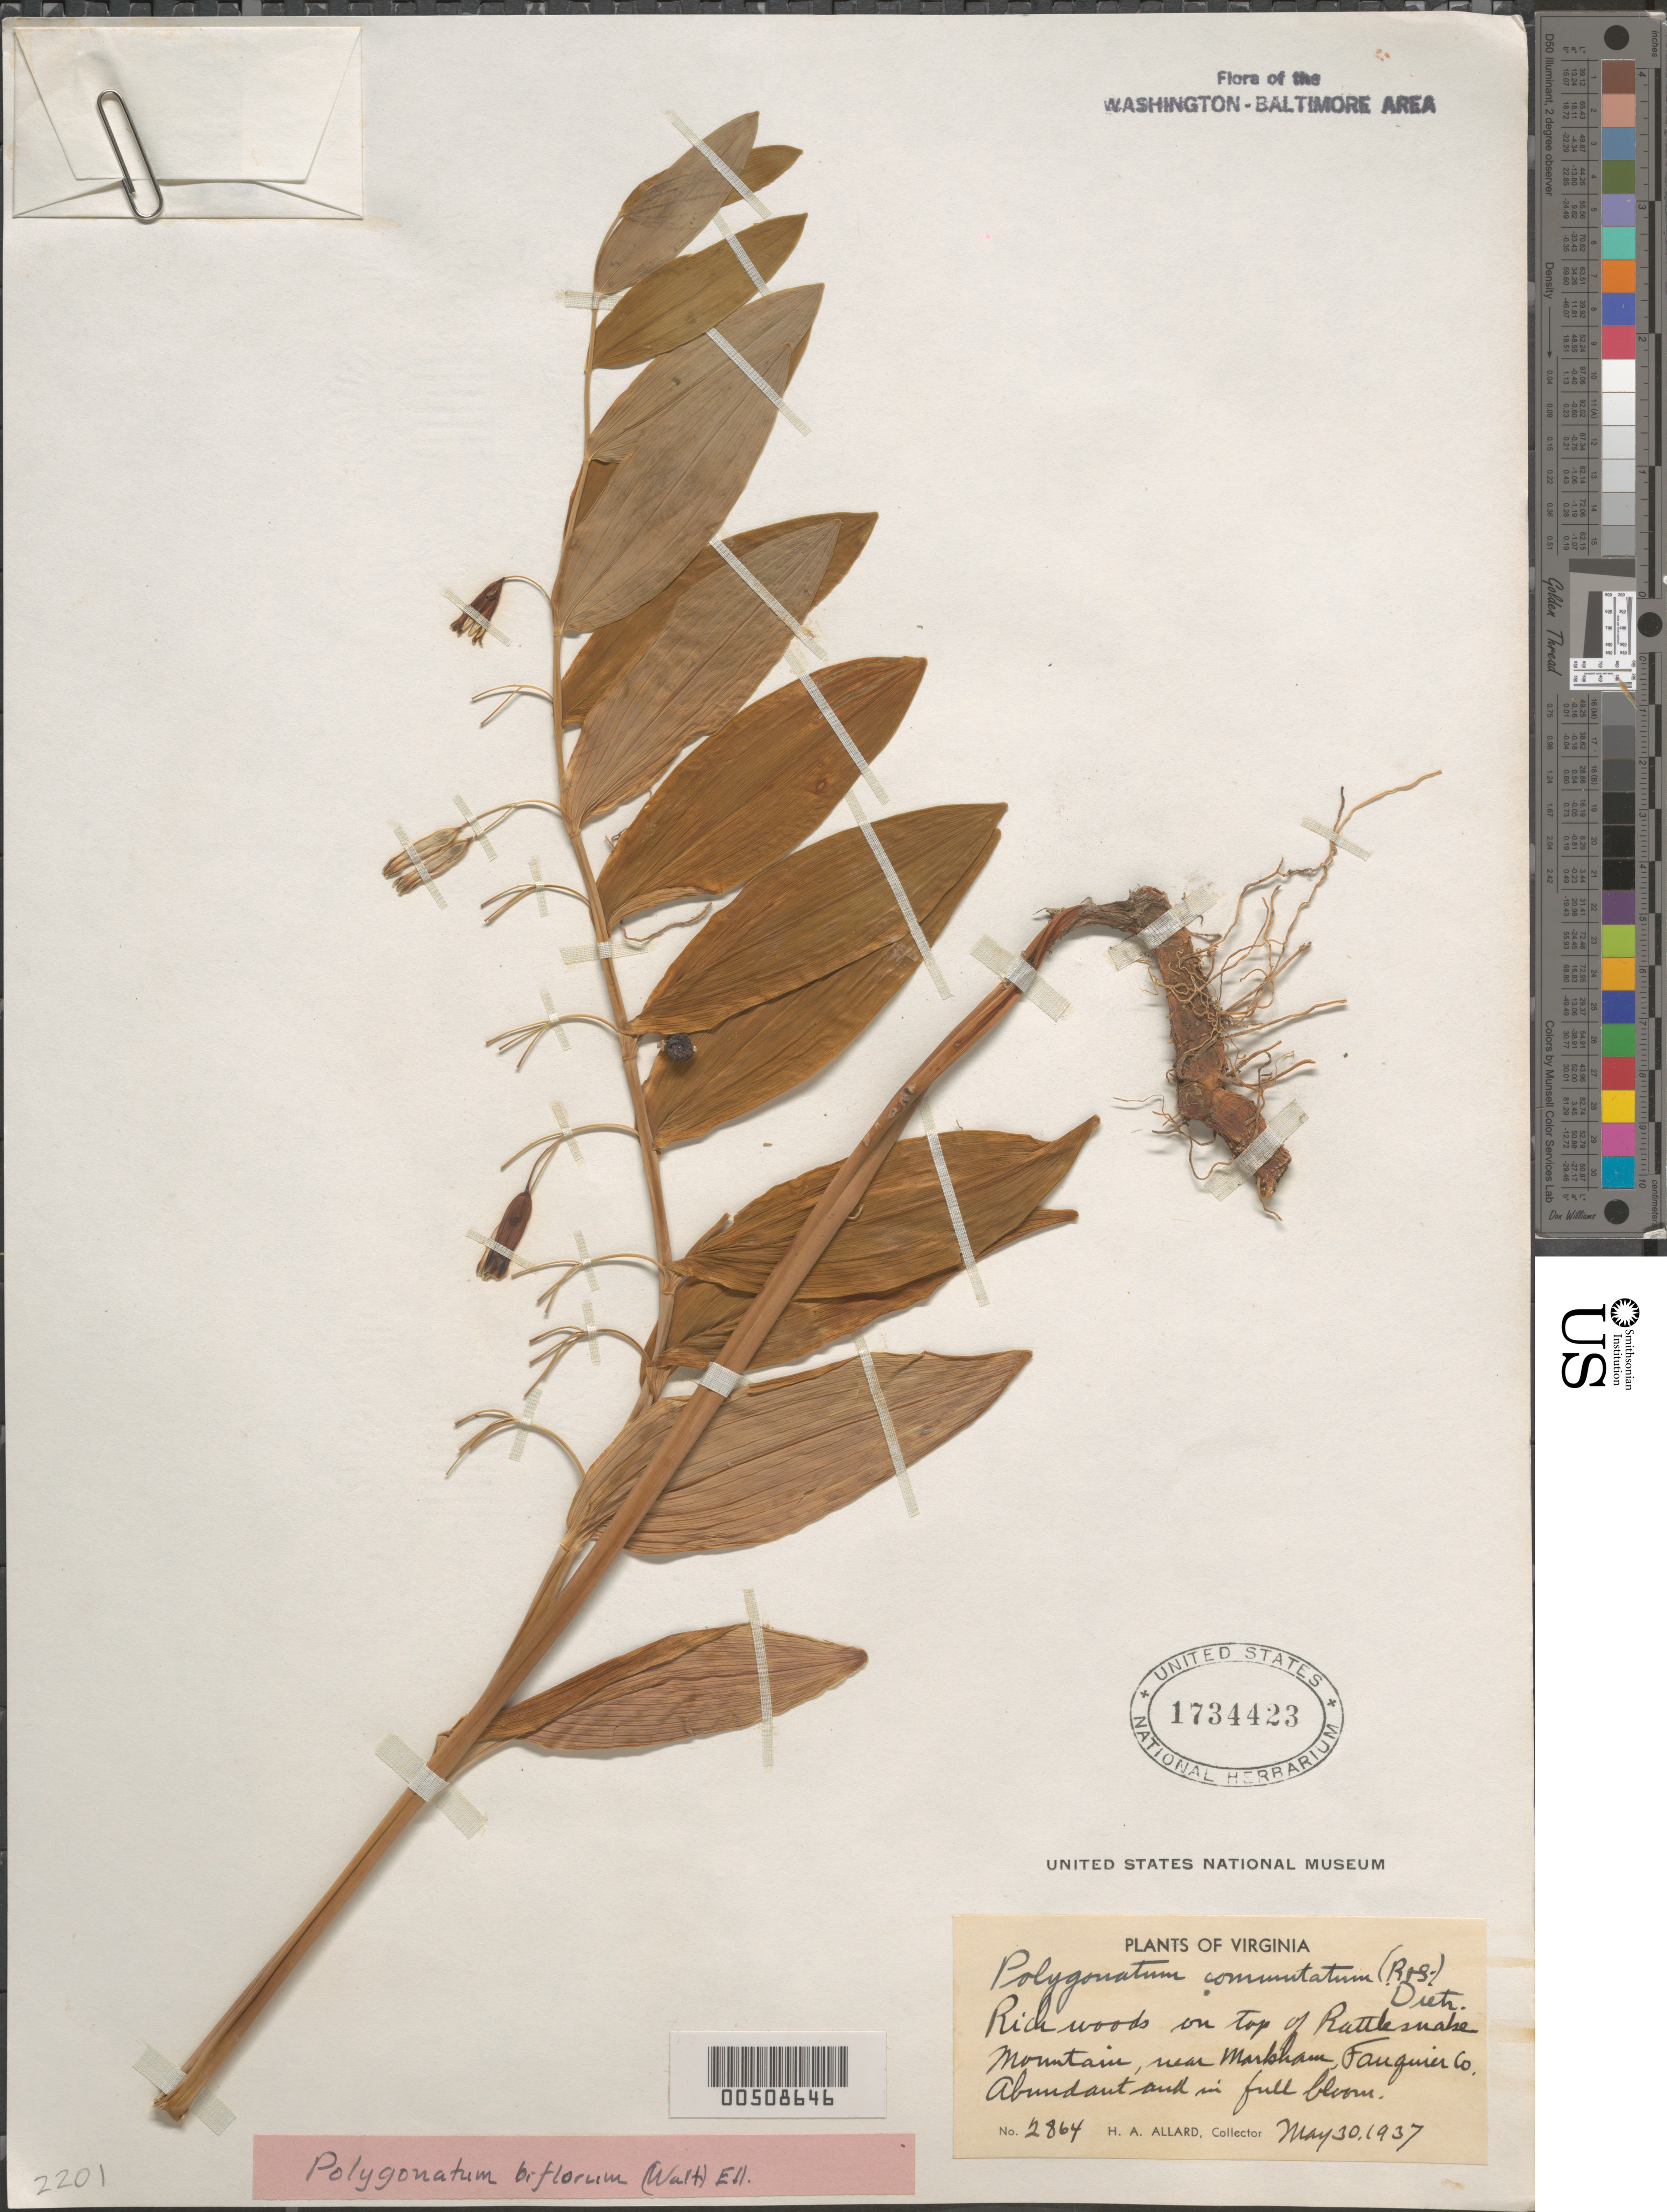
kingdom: Plantae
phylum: Tracheophyta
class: Liliopsida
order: Asparagales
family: Asparagaceae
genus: Polygonatum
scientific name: Polygonatum biflorum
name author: (Walter) Elliott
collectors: H. A. Allard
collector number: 2864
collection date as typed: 30 May 1937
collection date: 1937-05-30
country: United States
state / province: Virginia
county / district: Fauquier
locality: Rattlesnake Mountain, near Markham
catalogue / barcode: US 1734423